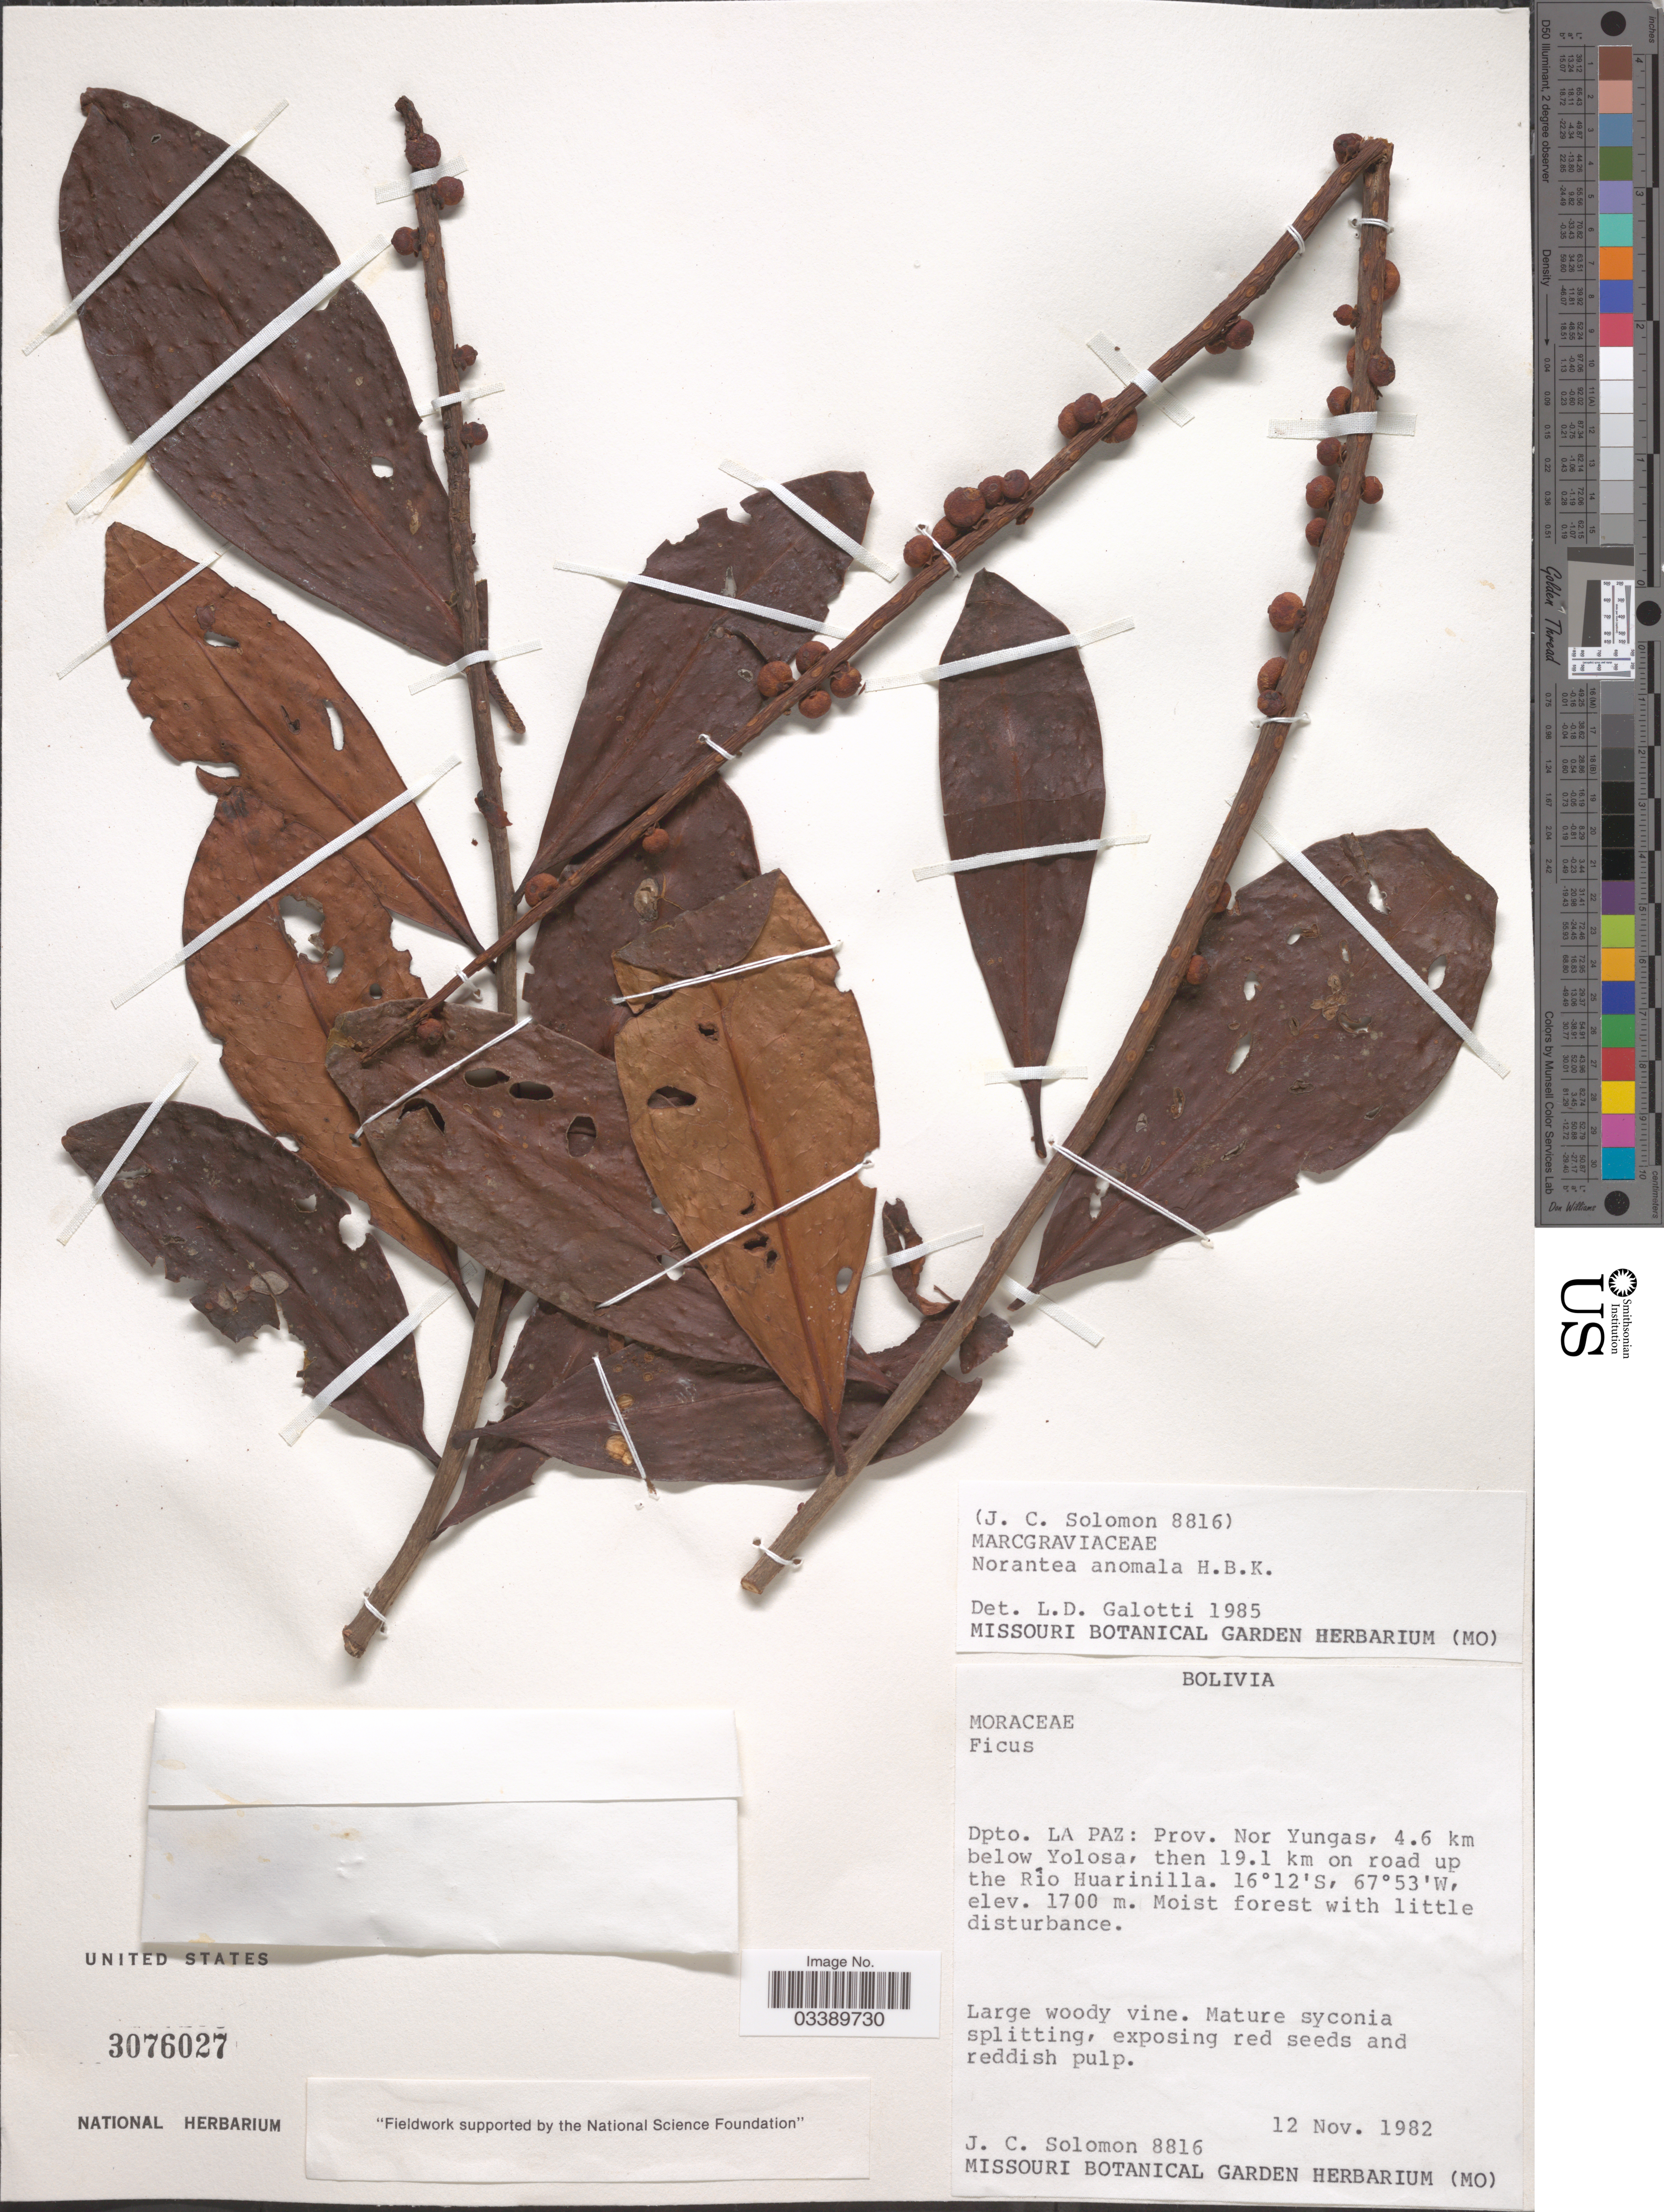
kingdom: Plantae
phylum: Tracheophyta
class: Magnoliopsida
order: Ericales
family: Marcgraviaceae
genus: Sarcopera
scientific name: Sarcopera anomala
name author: (Kunth) Bedell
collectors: J. C. Solomon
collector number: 8816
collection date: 1982-11-12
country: Bolivia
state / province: La Paz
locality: Dpto. La Paz: Prov. Nor Yungas, 4.6 km below Yolosa, then 19.1 km on road up the Río Huarinilla.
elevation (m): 1700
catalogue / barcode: US 3076027